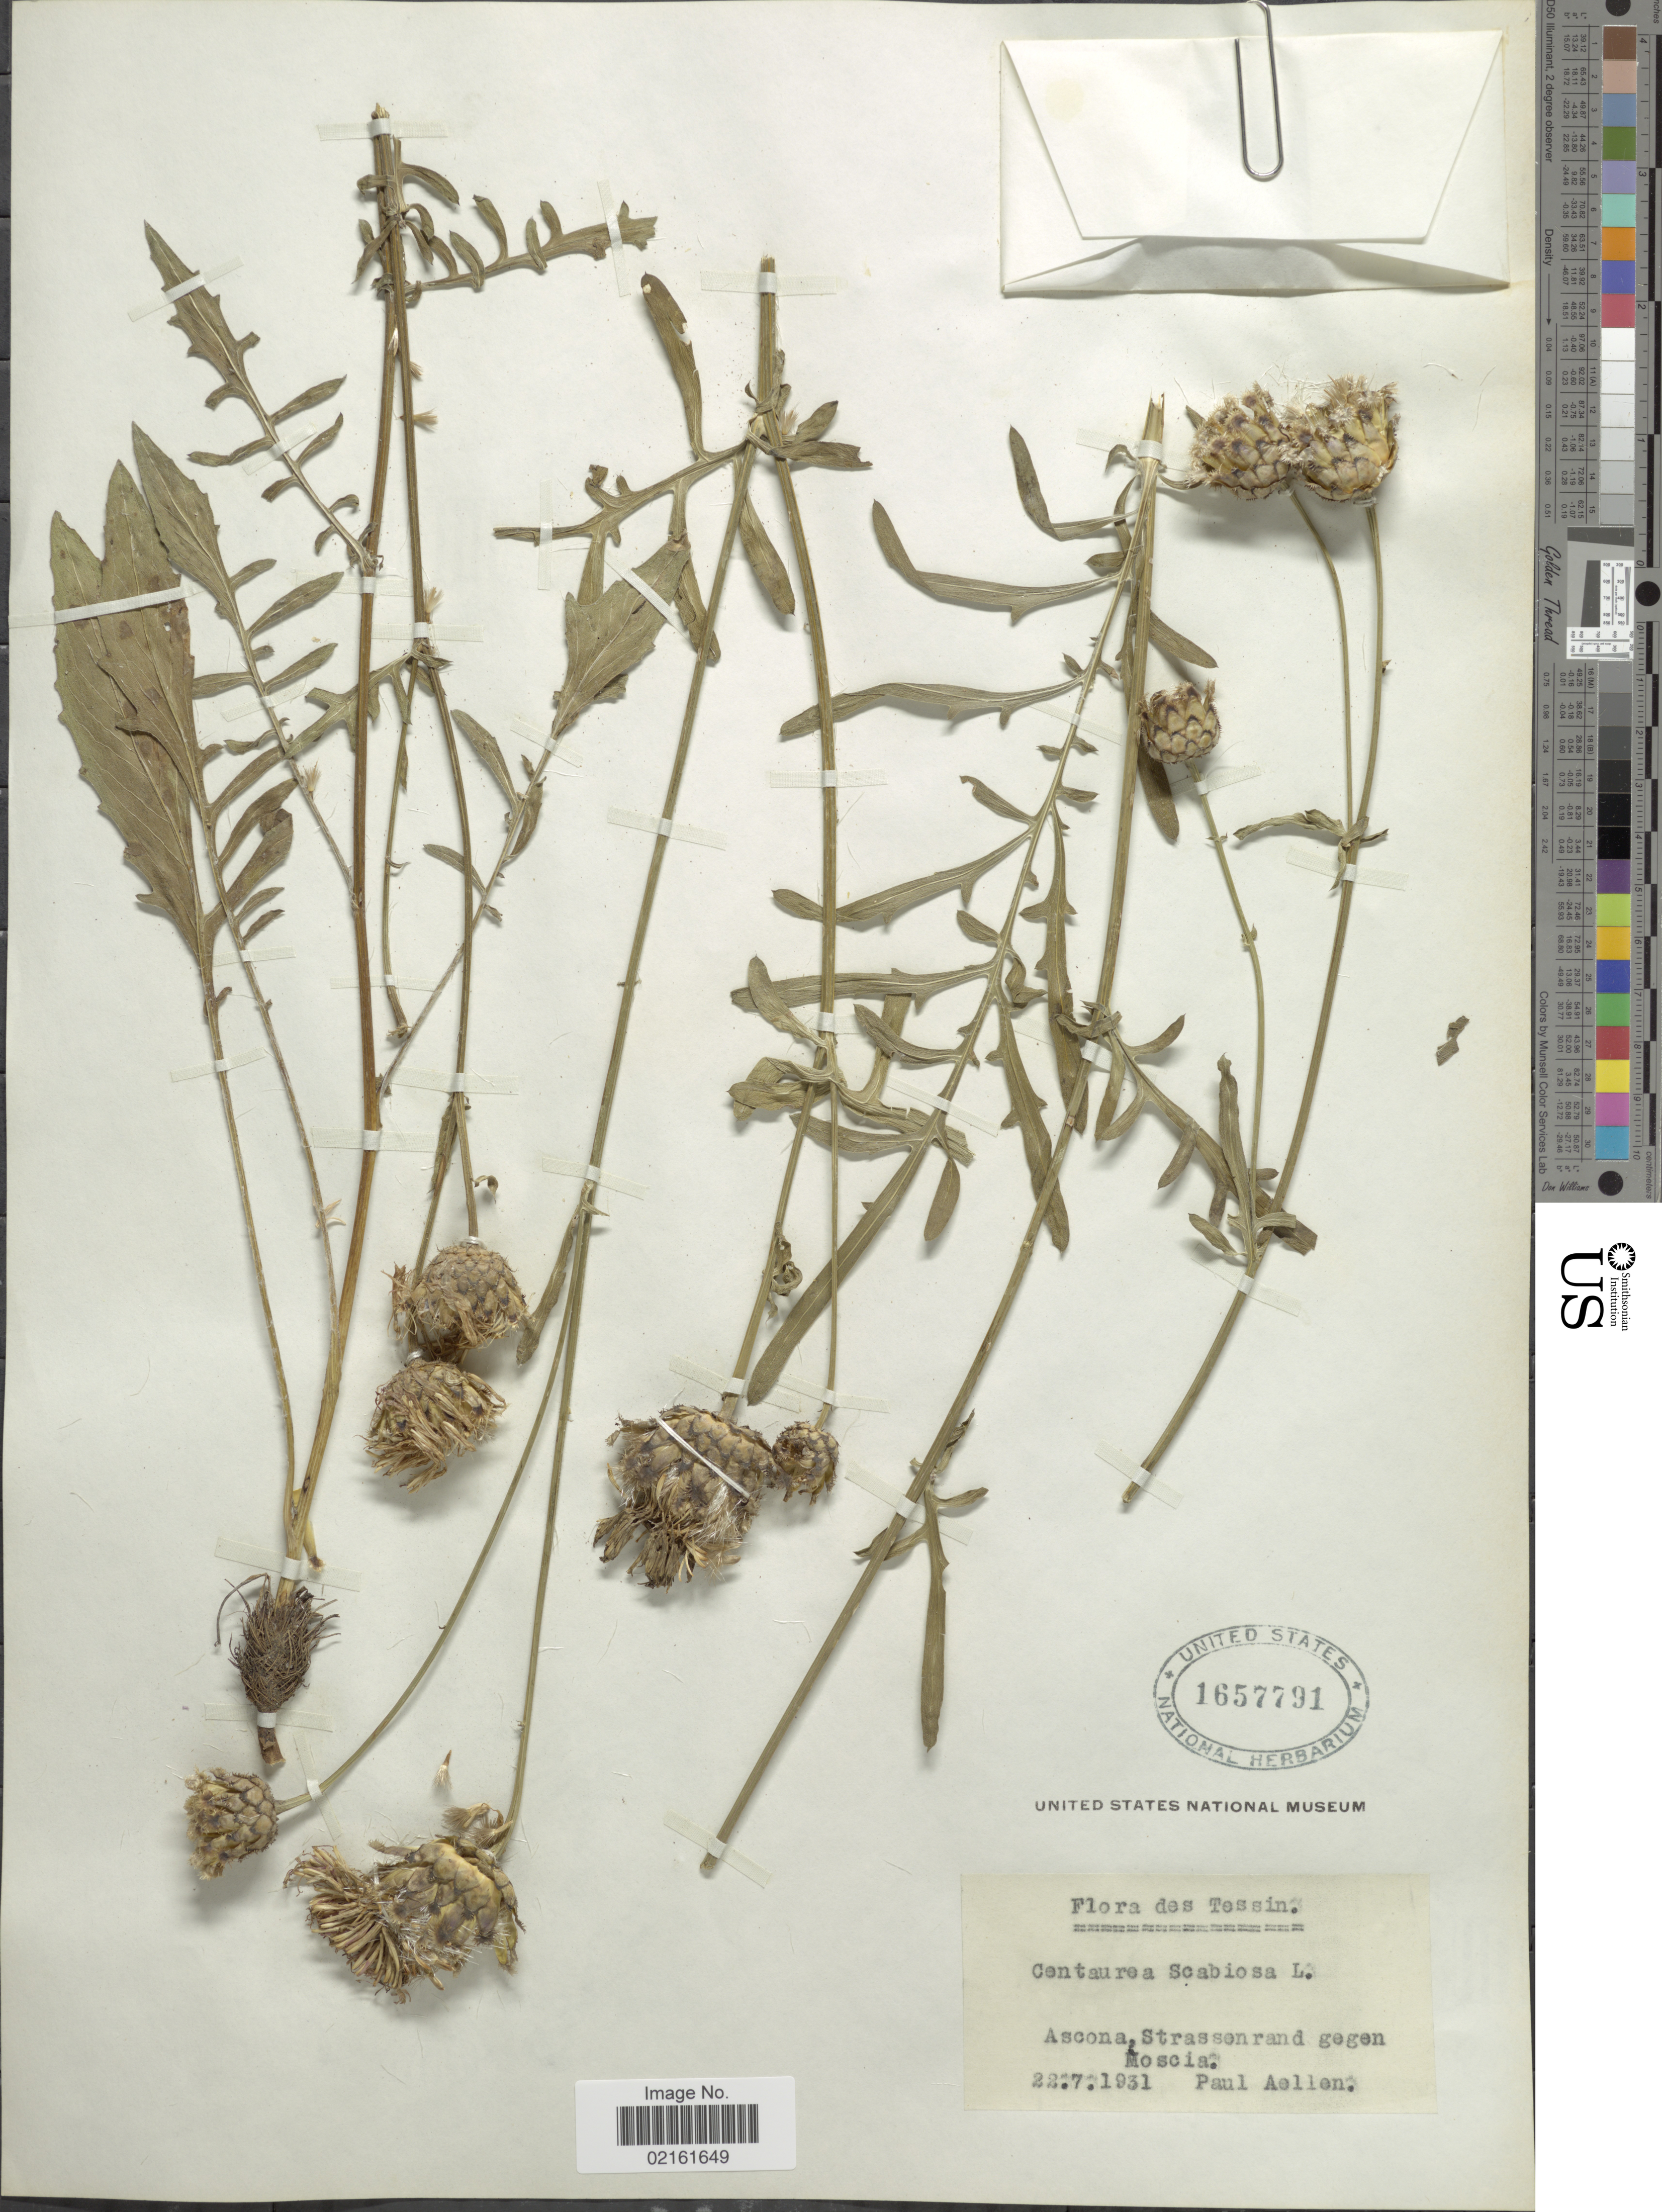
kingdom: Plantae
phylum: Tracheophyta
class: Magnoliopsida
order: Asterales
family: Asteraceae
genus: Centaurea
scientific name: Centaurea scabiosa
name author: L.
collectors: P. Aellen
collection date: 1931-07-22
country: Switzerland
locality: Tessin. Ascona, Strassenrand gegen Moscia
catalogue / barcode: US 1657791